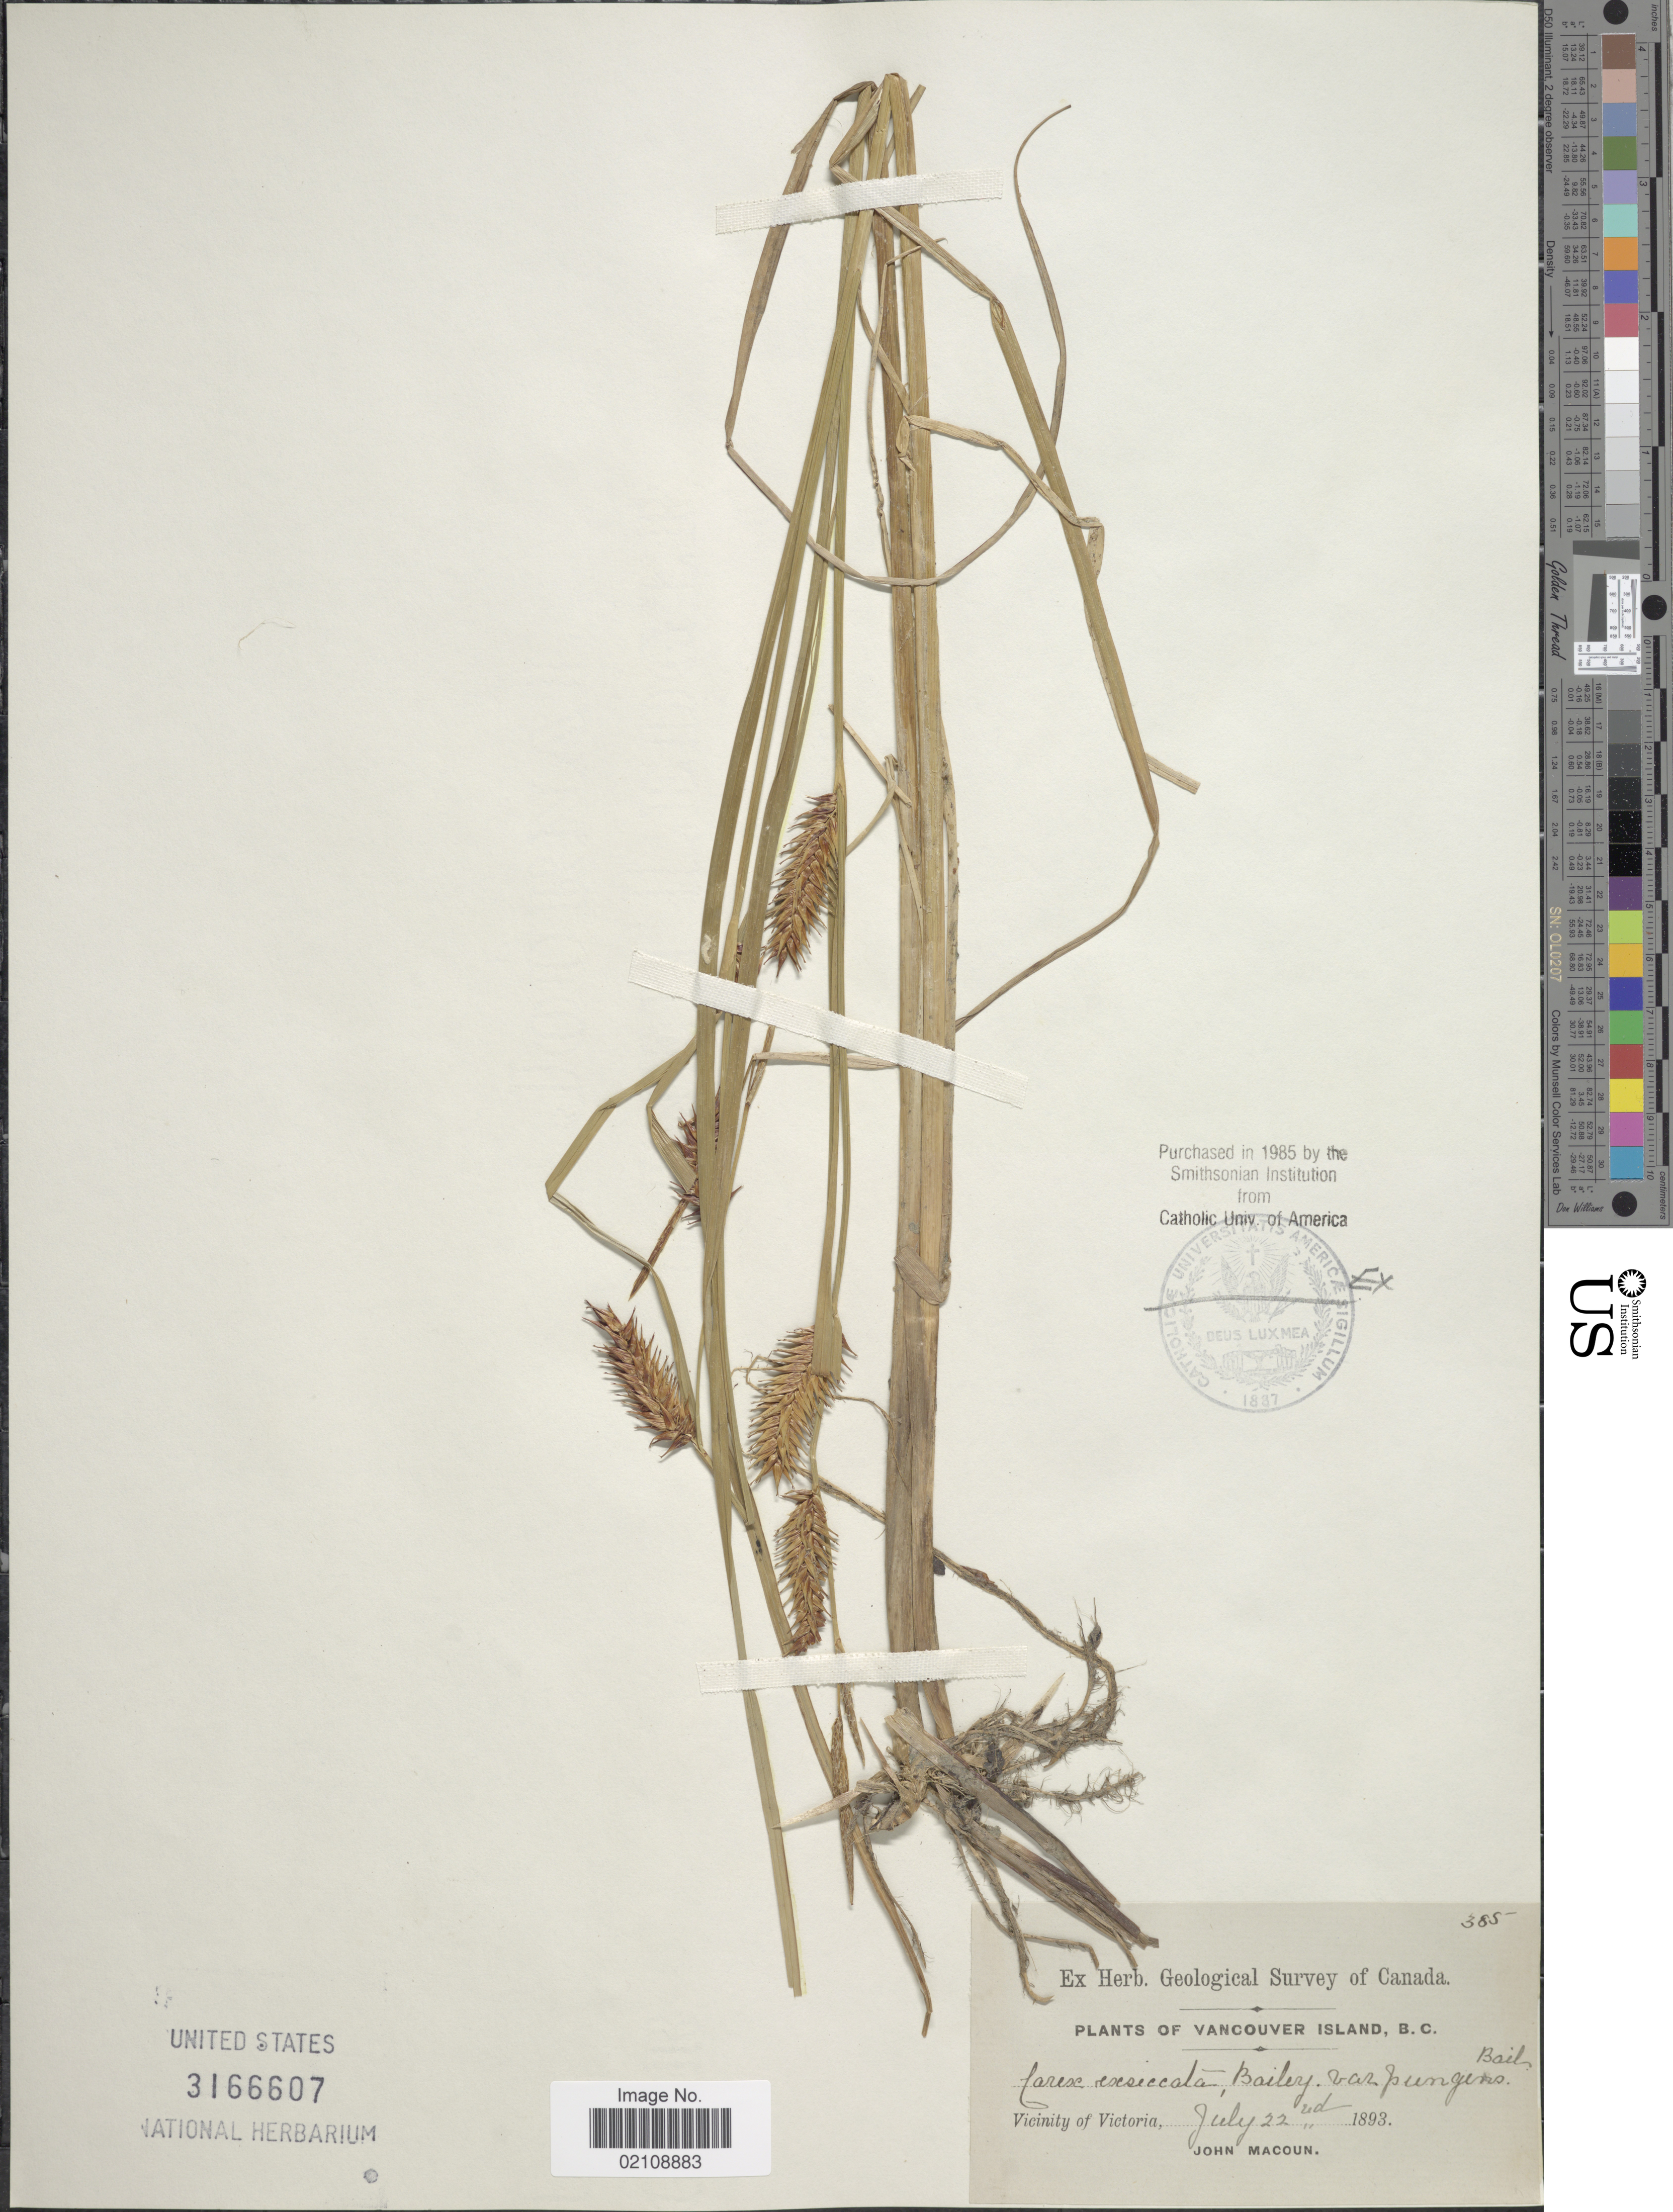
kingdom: Plantae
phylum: Tracheophyta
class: Liliopsida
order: Poales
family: Cyperaceae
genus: Carex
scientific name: Carex exsiccata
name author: L.H. Bailey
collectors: J. M. Macoun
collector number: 385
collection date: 1893-07-22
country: Canada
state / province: British Columbia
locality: Vancouver Island, Vicinity of Victoria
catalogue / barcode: US 3166607